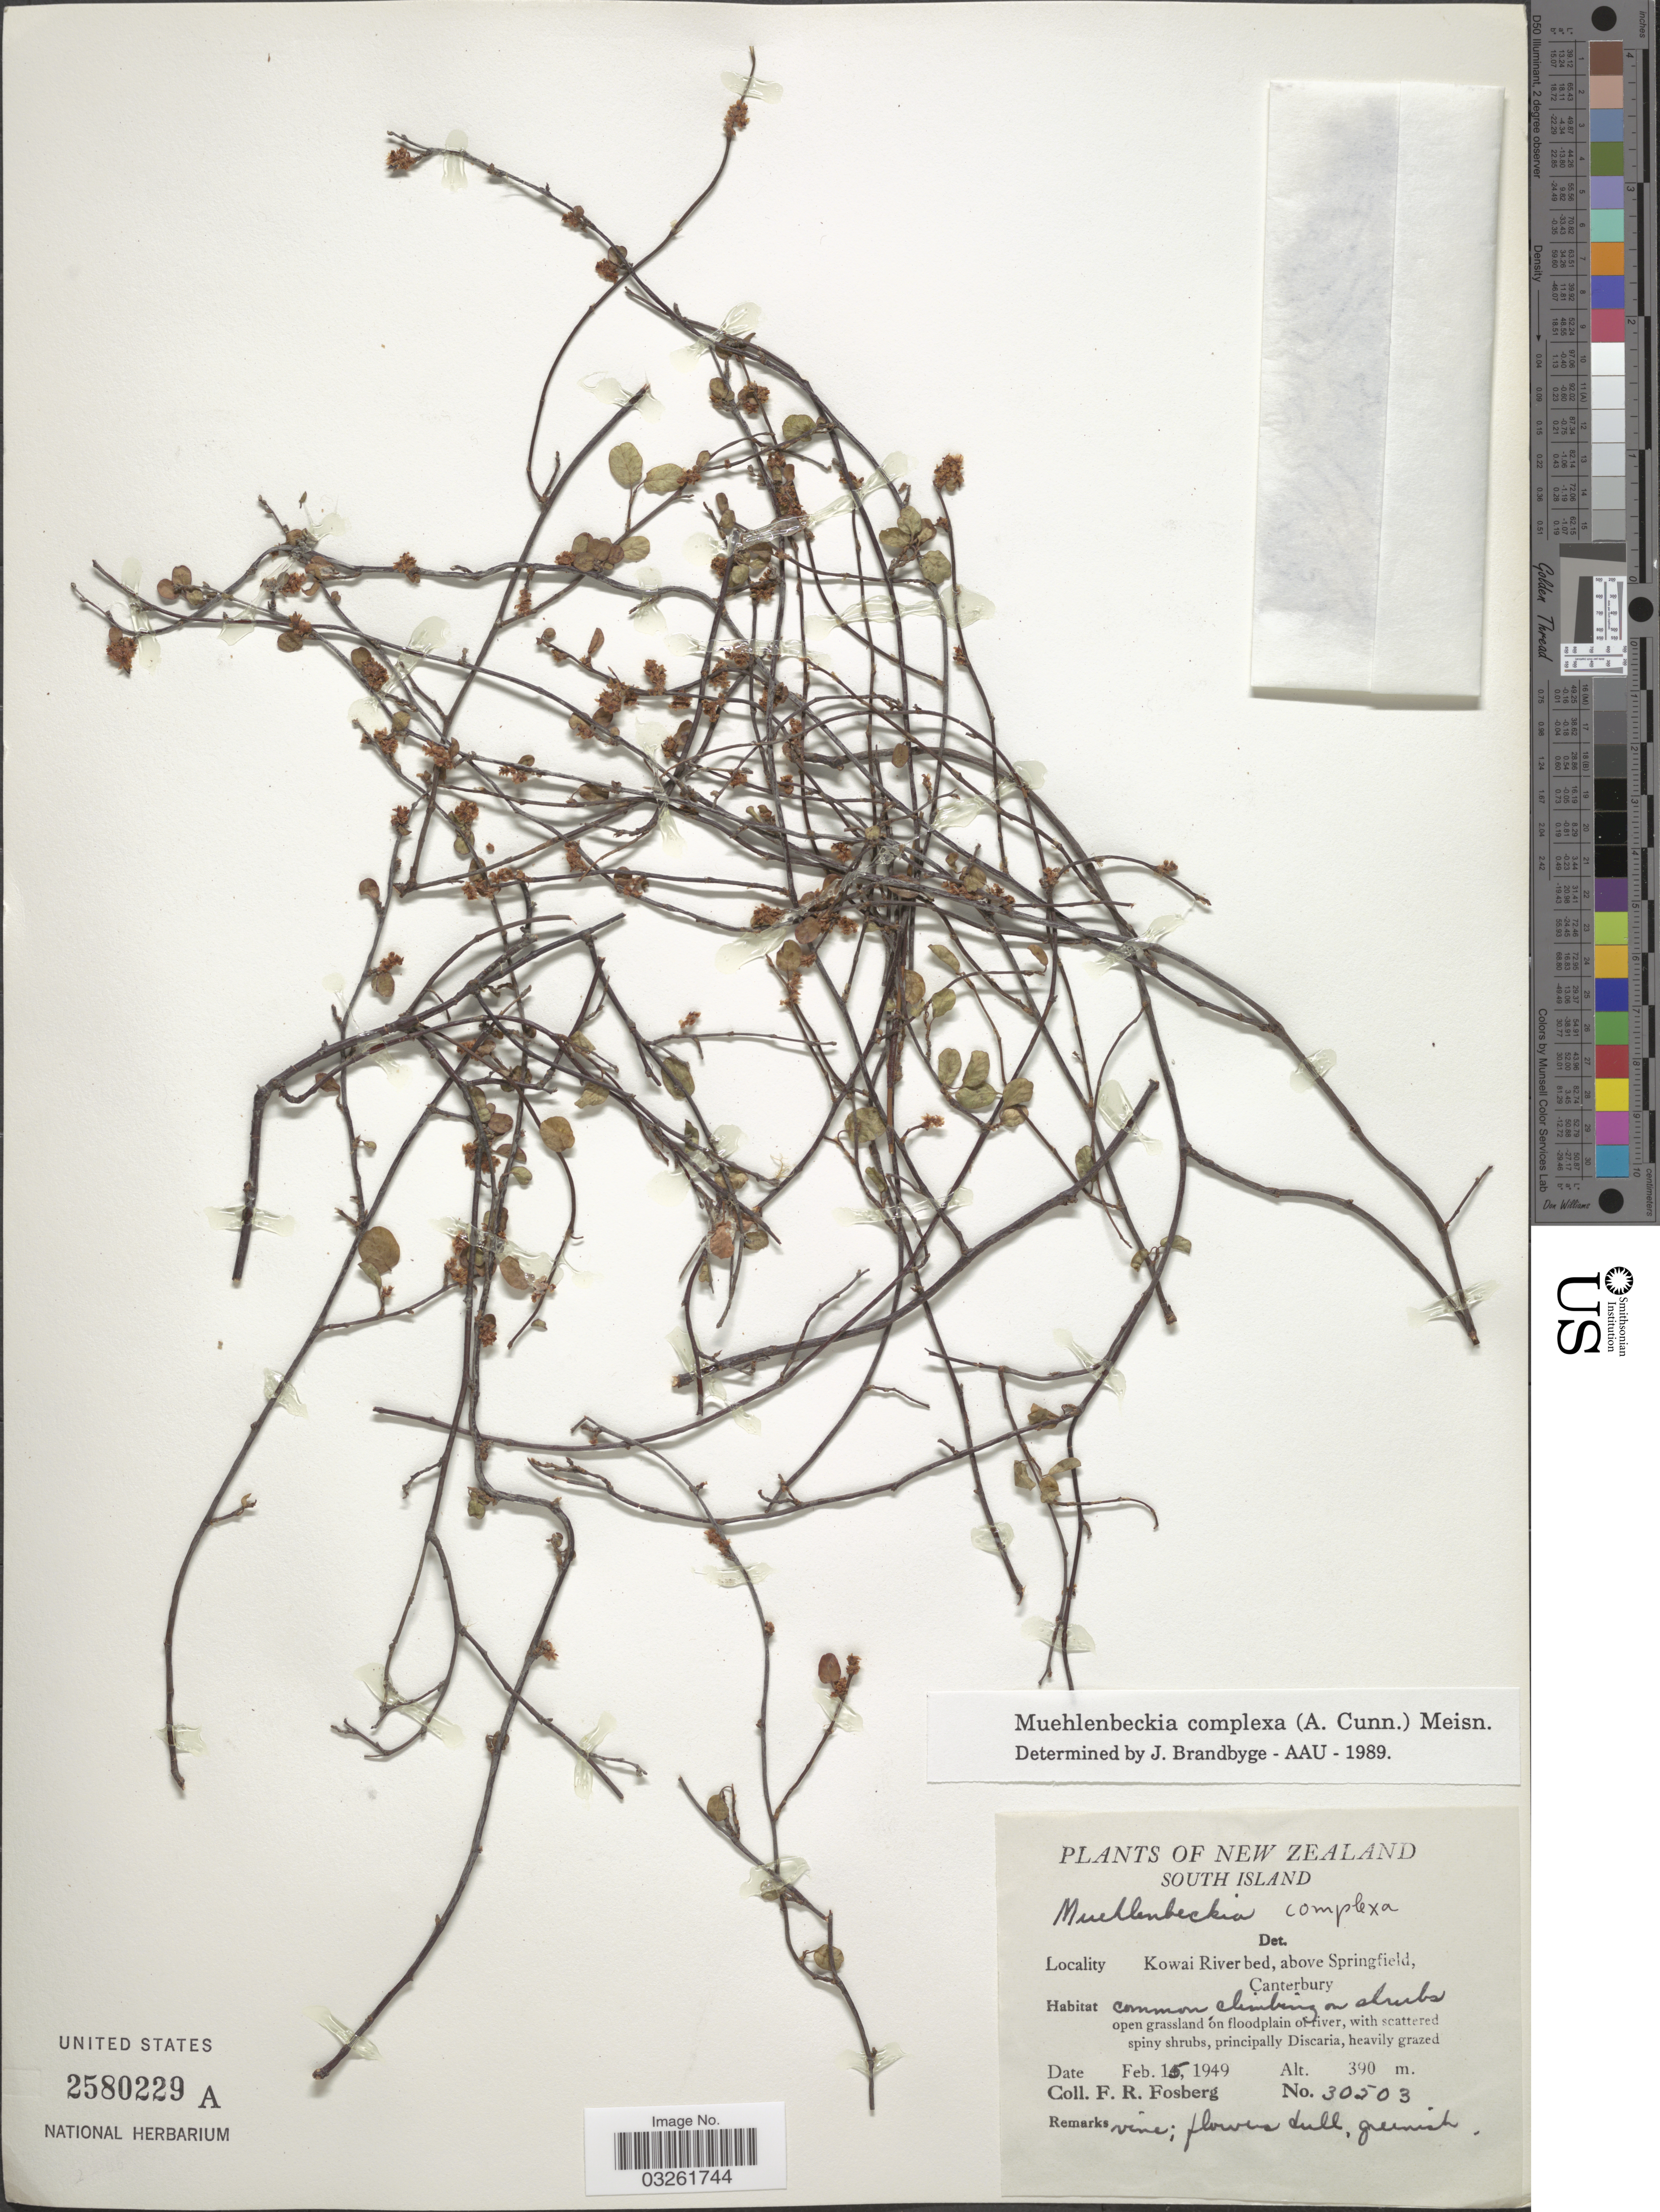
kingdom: Plantae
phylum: Tracheophyta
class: Magnoliopsida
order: Caryophyllales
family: Polygonaceae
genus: Muehlenbeckia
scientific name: Muehlenbeckia complexa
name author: Meisn.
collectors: F. R. Fosberg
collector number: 30503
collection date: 1949-02-15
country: New Zealand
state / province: Canterbury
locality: South Island. Kowai River bed, above Springfield.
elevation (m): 390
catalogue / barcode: US 2580229A